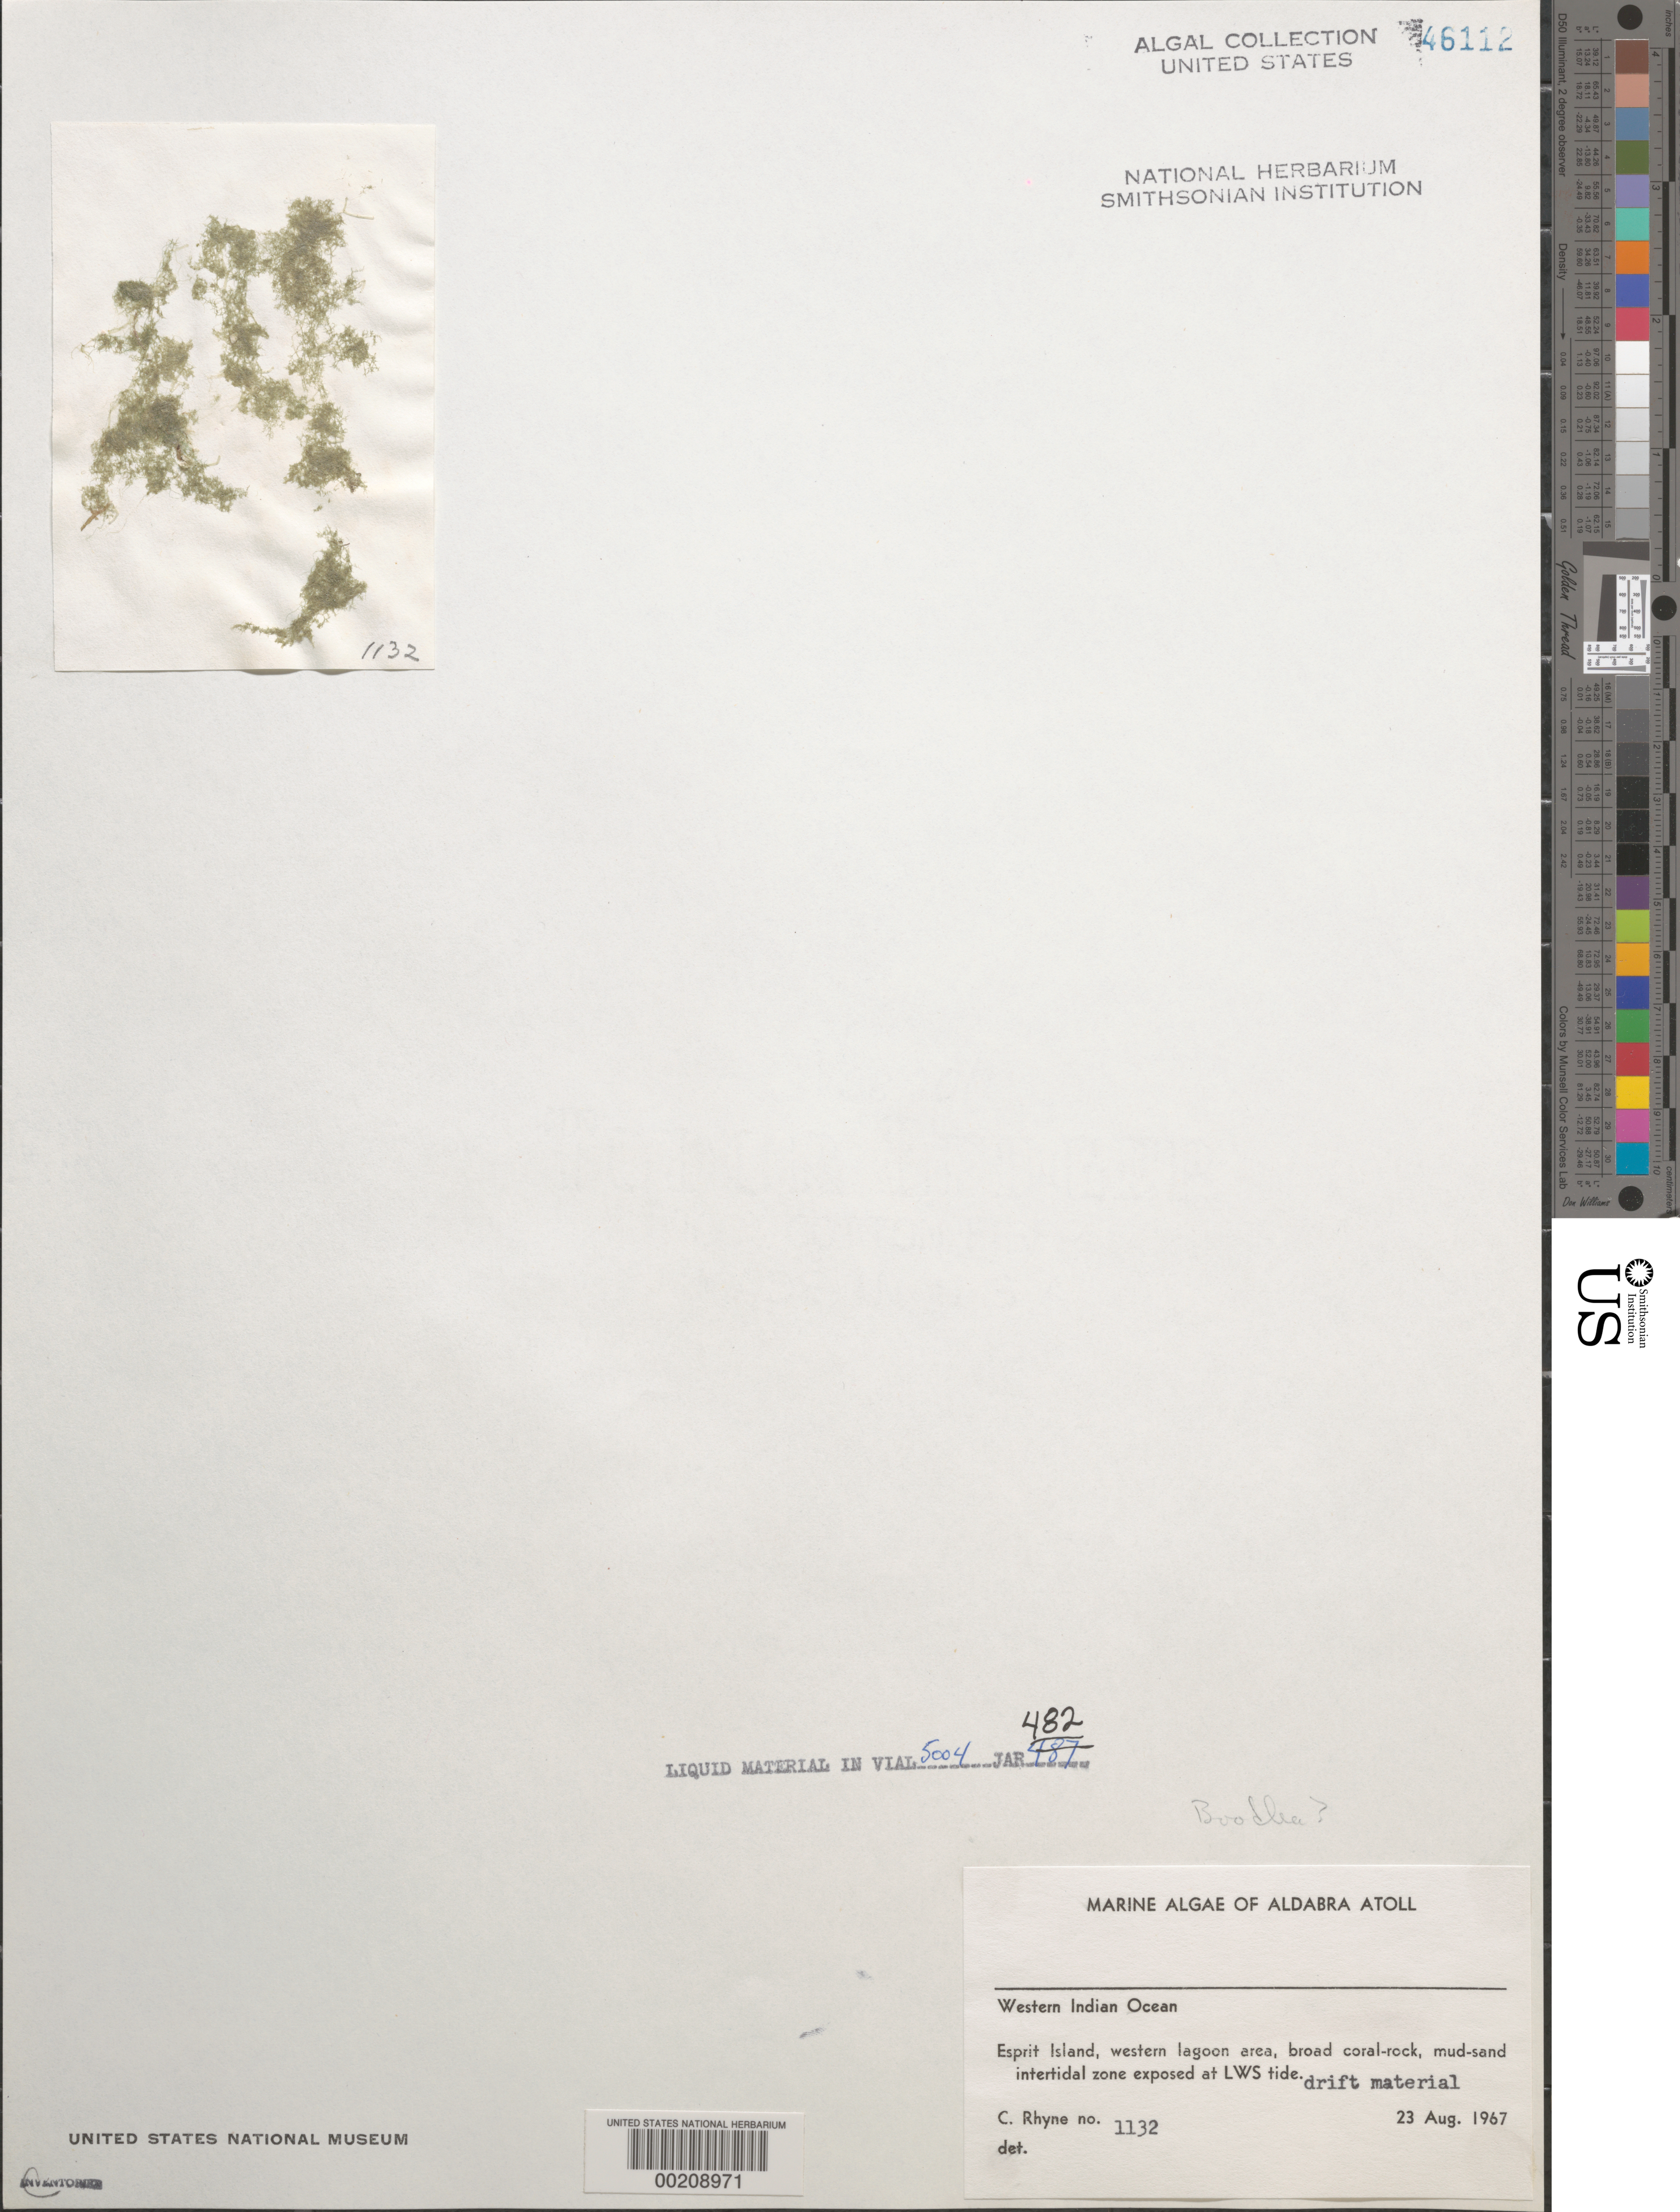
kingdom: Plantae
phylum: Chlorophyta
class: Ulvophyceae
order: Siphonocladales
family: Boodleaceae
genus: Boodlea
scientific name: Boodlea sp.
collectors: C. Rhyne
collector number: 1132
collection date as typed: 23 Aug 1967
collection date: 1967-08-23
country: Seychelles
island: Aldabra Atoll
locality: Ile Esprit, Western lagoon area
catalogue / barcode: US 46112